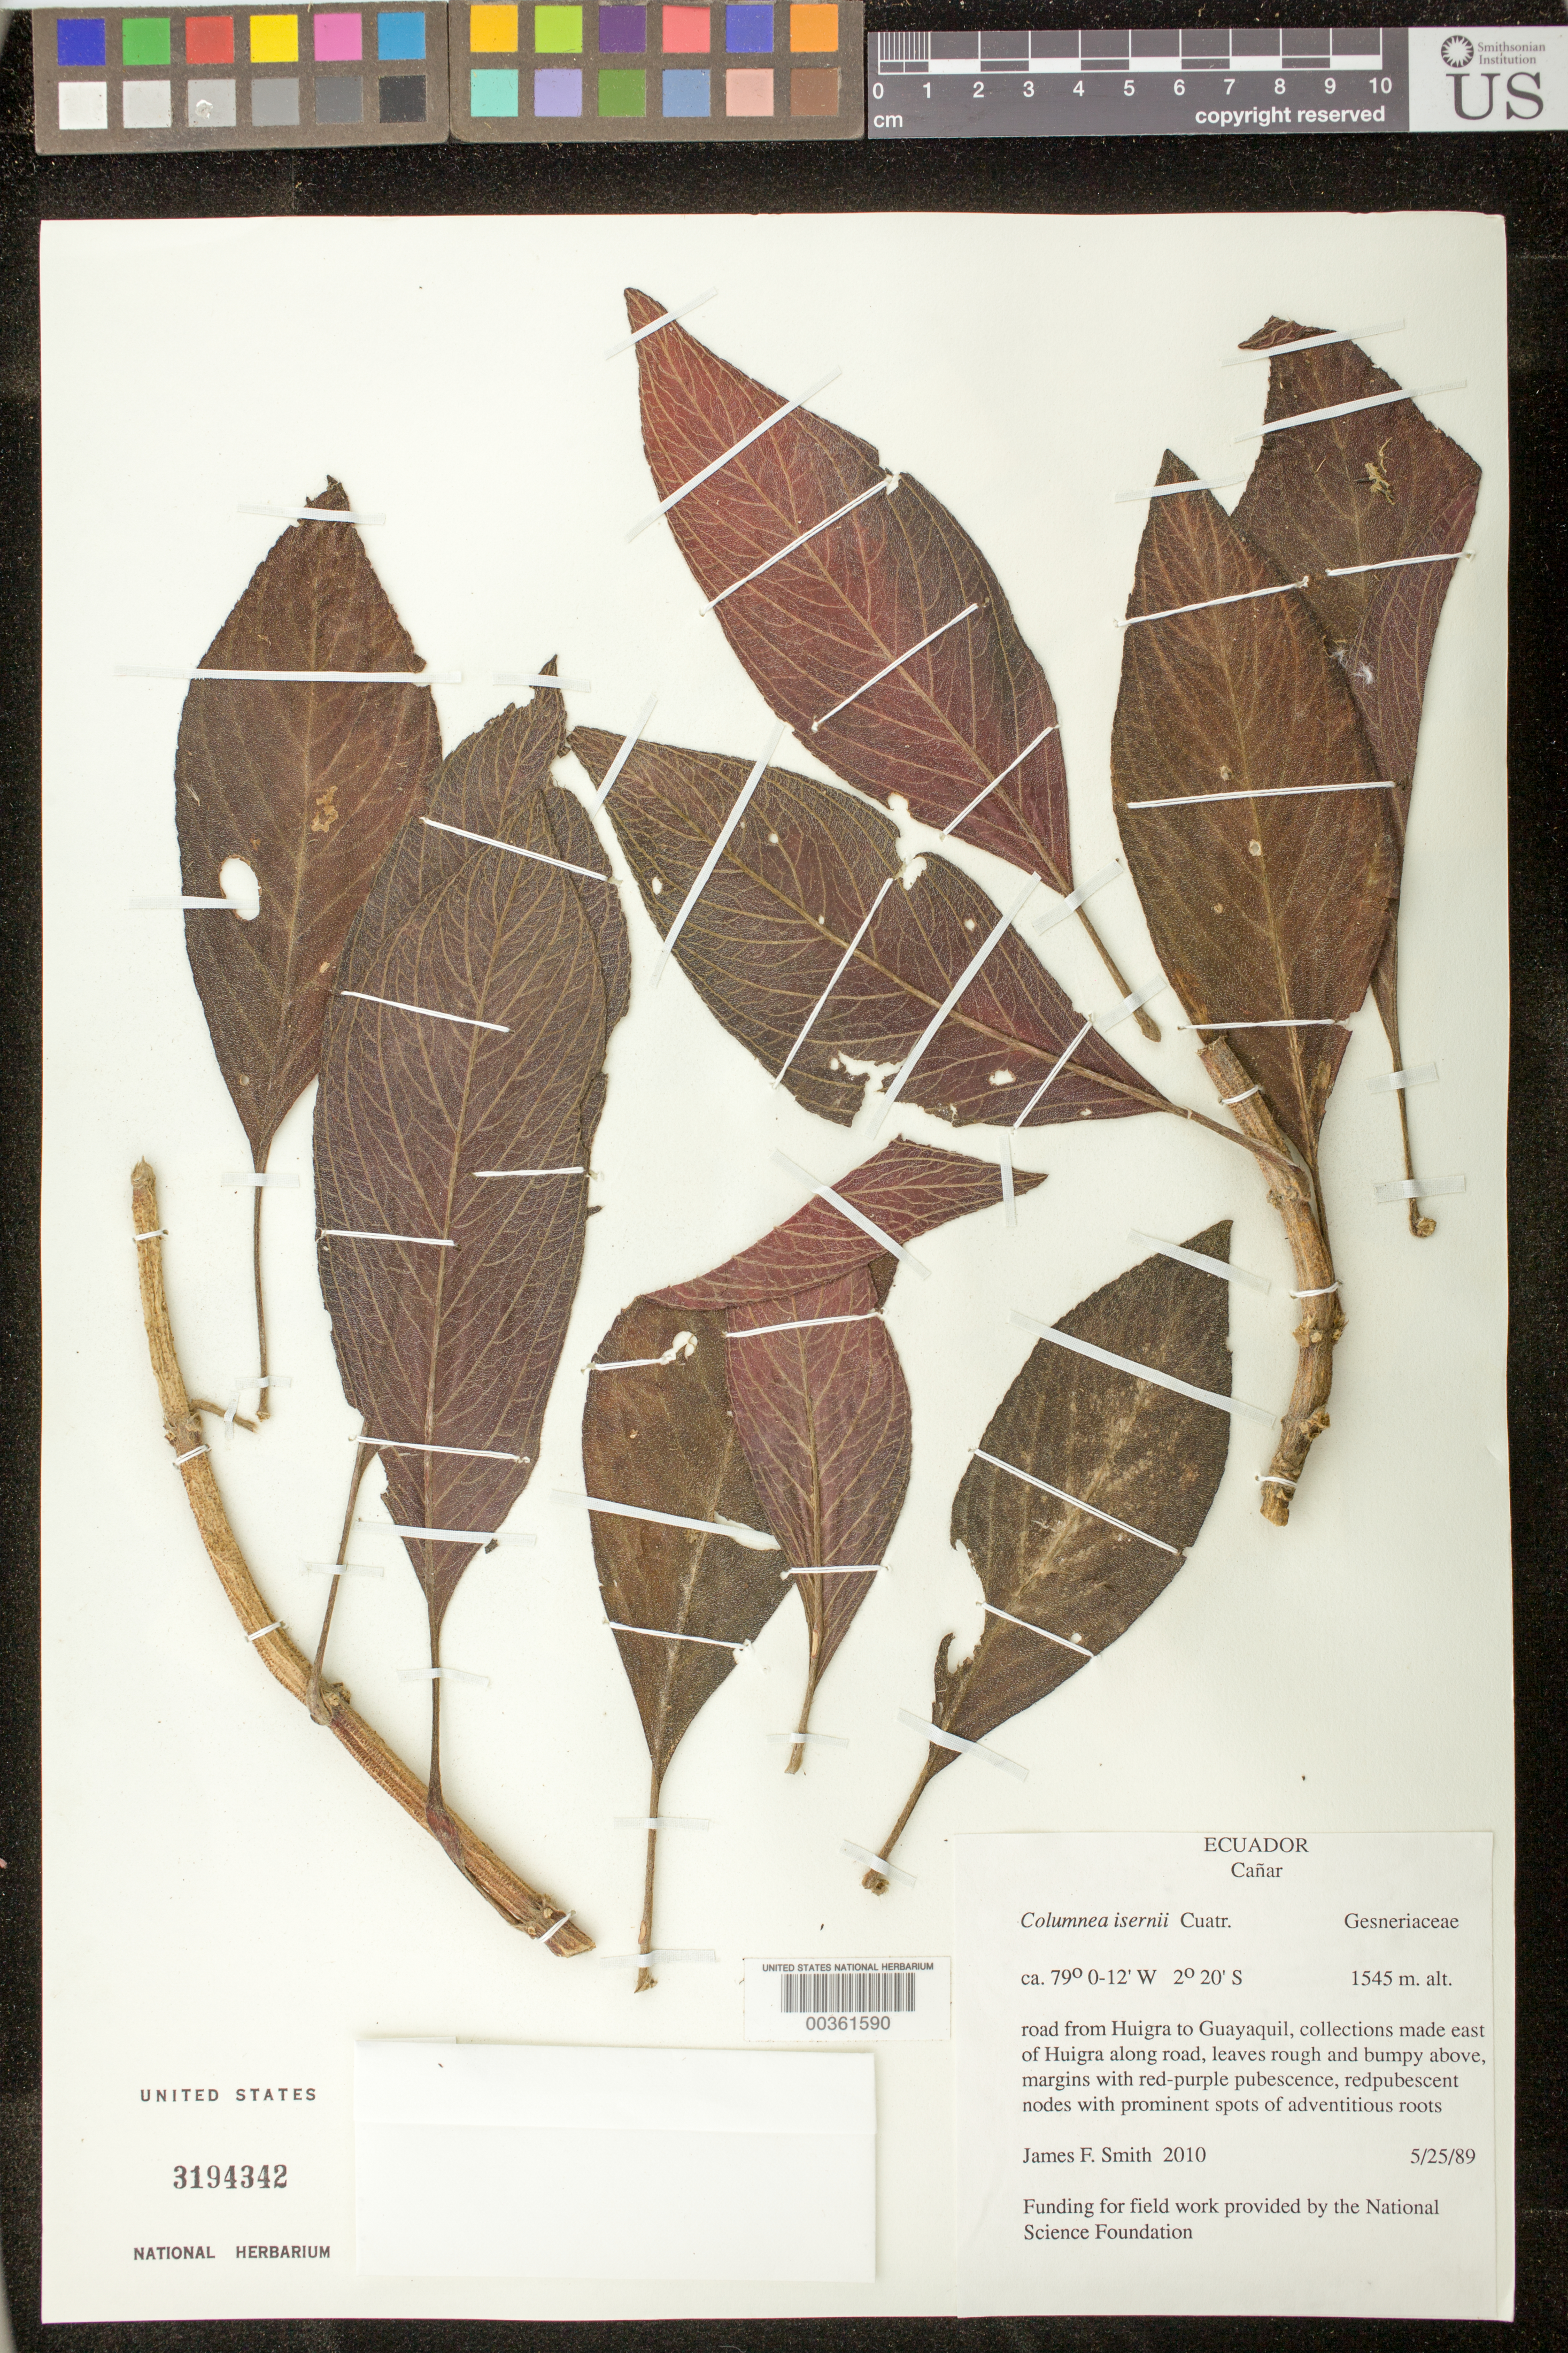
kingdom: Plantae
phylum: Tracheophyta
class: Magnoliopsida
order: Lamiales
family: Gesneriaceae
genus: Columnea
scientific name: Columnea isernii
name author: Cuatrec.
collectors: J. Smith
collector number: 2010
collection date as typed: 25 May 1989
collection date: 1989-05-25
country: Ecuador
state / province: Cañar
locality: Road from Huigra to Guayaquil, collections made E of Huigra along road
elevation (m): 1545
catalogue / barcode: US 3194342